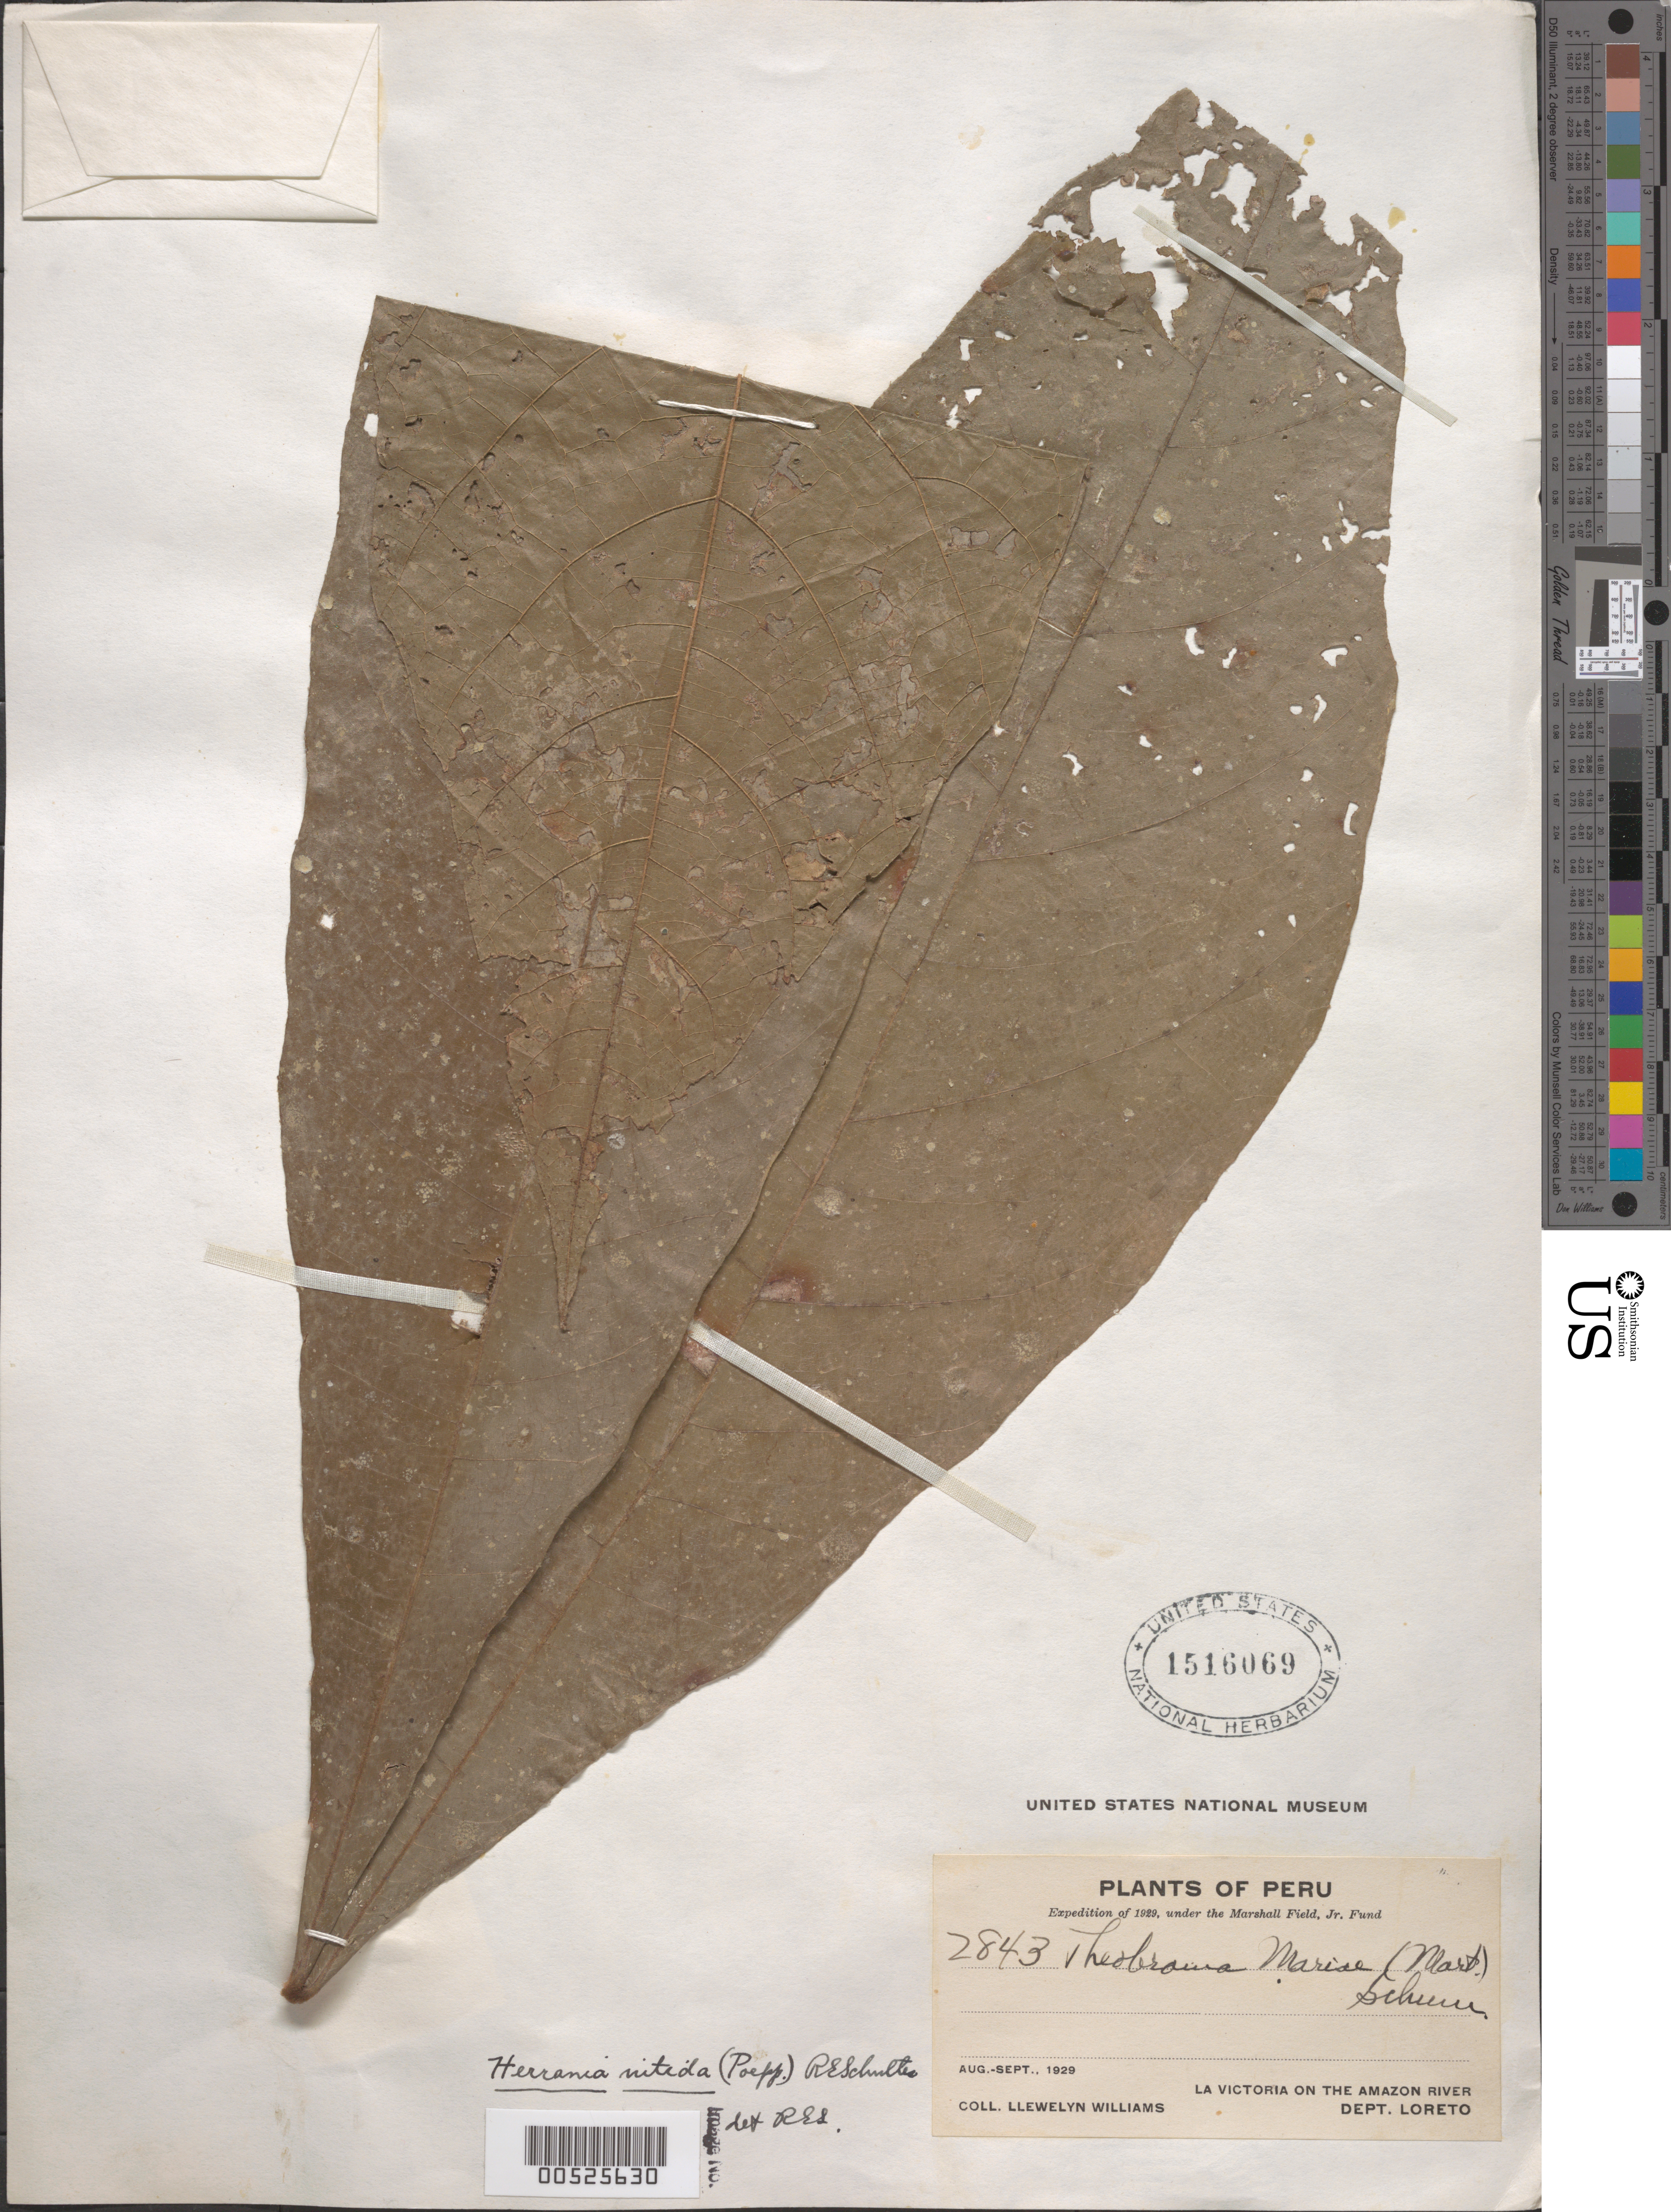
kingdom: Plantae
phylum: Tracheophyta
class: Magnoliopsida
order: Malvales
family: Malvaceae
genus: Herrania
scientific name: Herrania nitida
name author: (Poepp.) R.E. Schult.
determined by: Schultes, R. E.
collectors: Ll. Williams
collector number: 2843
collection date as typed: Aug 1929 to -- Sep 1929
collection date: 1929-08/1929-09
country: Peru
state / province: Loreto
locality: La Victoria on the Amazon River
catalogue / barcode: US 1516069